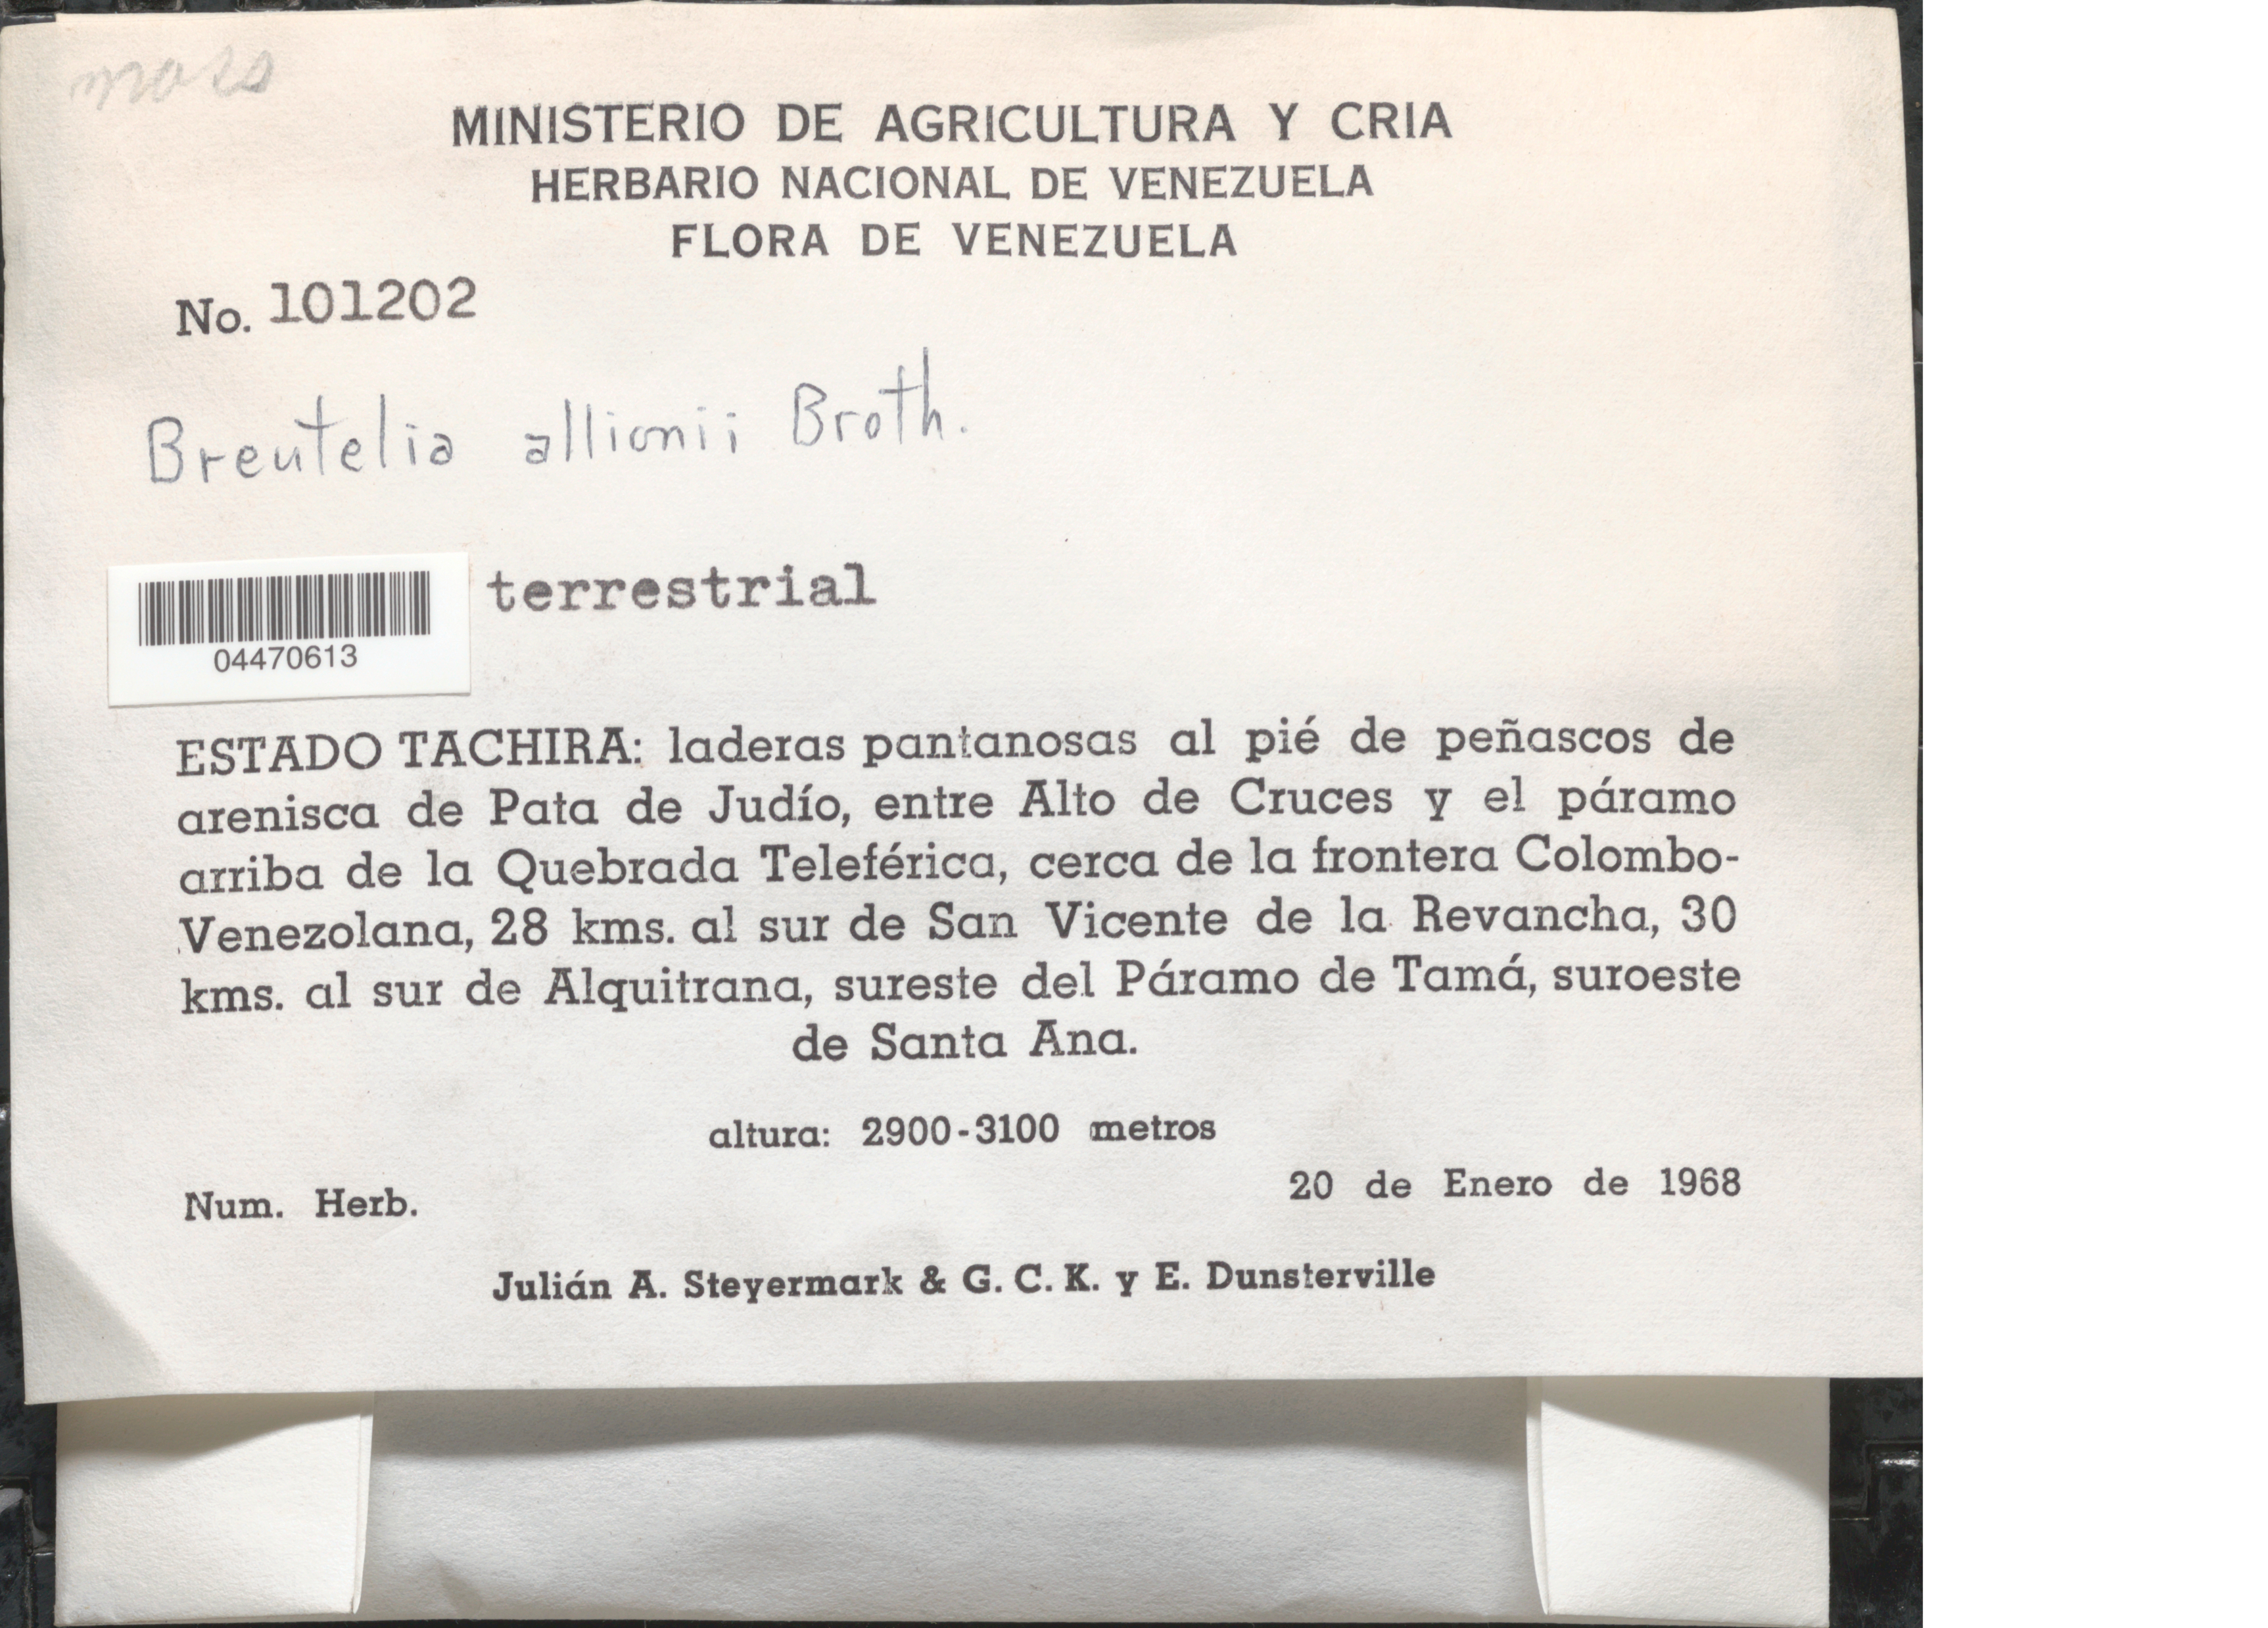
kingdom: Plantae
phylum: Bryophyta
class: Bryopsida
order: Bartramiales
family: Bartramiaceae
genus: Breutelia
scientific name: Breutelia allionii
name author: Broth.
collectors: J. Steyermark, G. C. K. Dunsterville & E. Dunsterville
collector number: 101202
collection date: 1968-01-20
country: Venezuela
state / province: Tachira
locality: Laderas pantanosas al pié de peñascos de arenisca de Pata de Judío, entre Alto de Cruces y el páramo arriba de la Quebrada Teleférica, cerca de la frontera Colombo-Venezolana, 28 kms. al sur de San Vicente de la Revancha, 30 kms. al sur de Alquitrana, sureste del Páramo de Tamá, suroeste de Santa Ana.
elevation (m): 2900